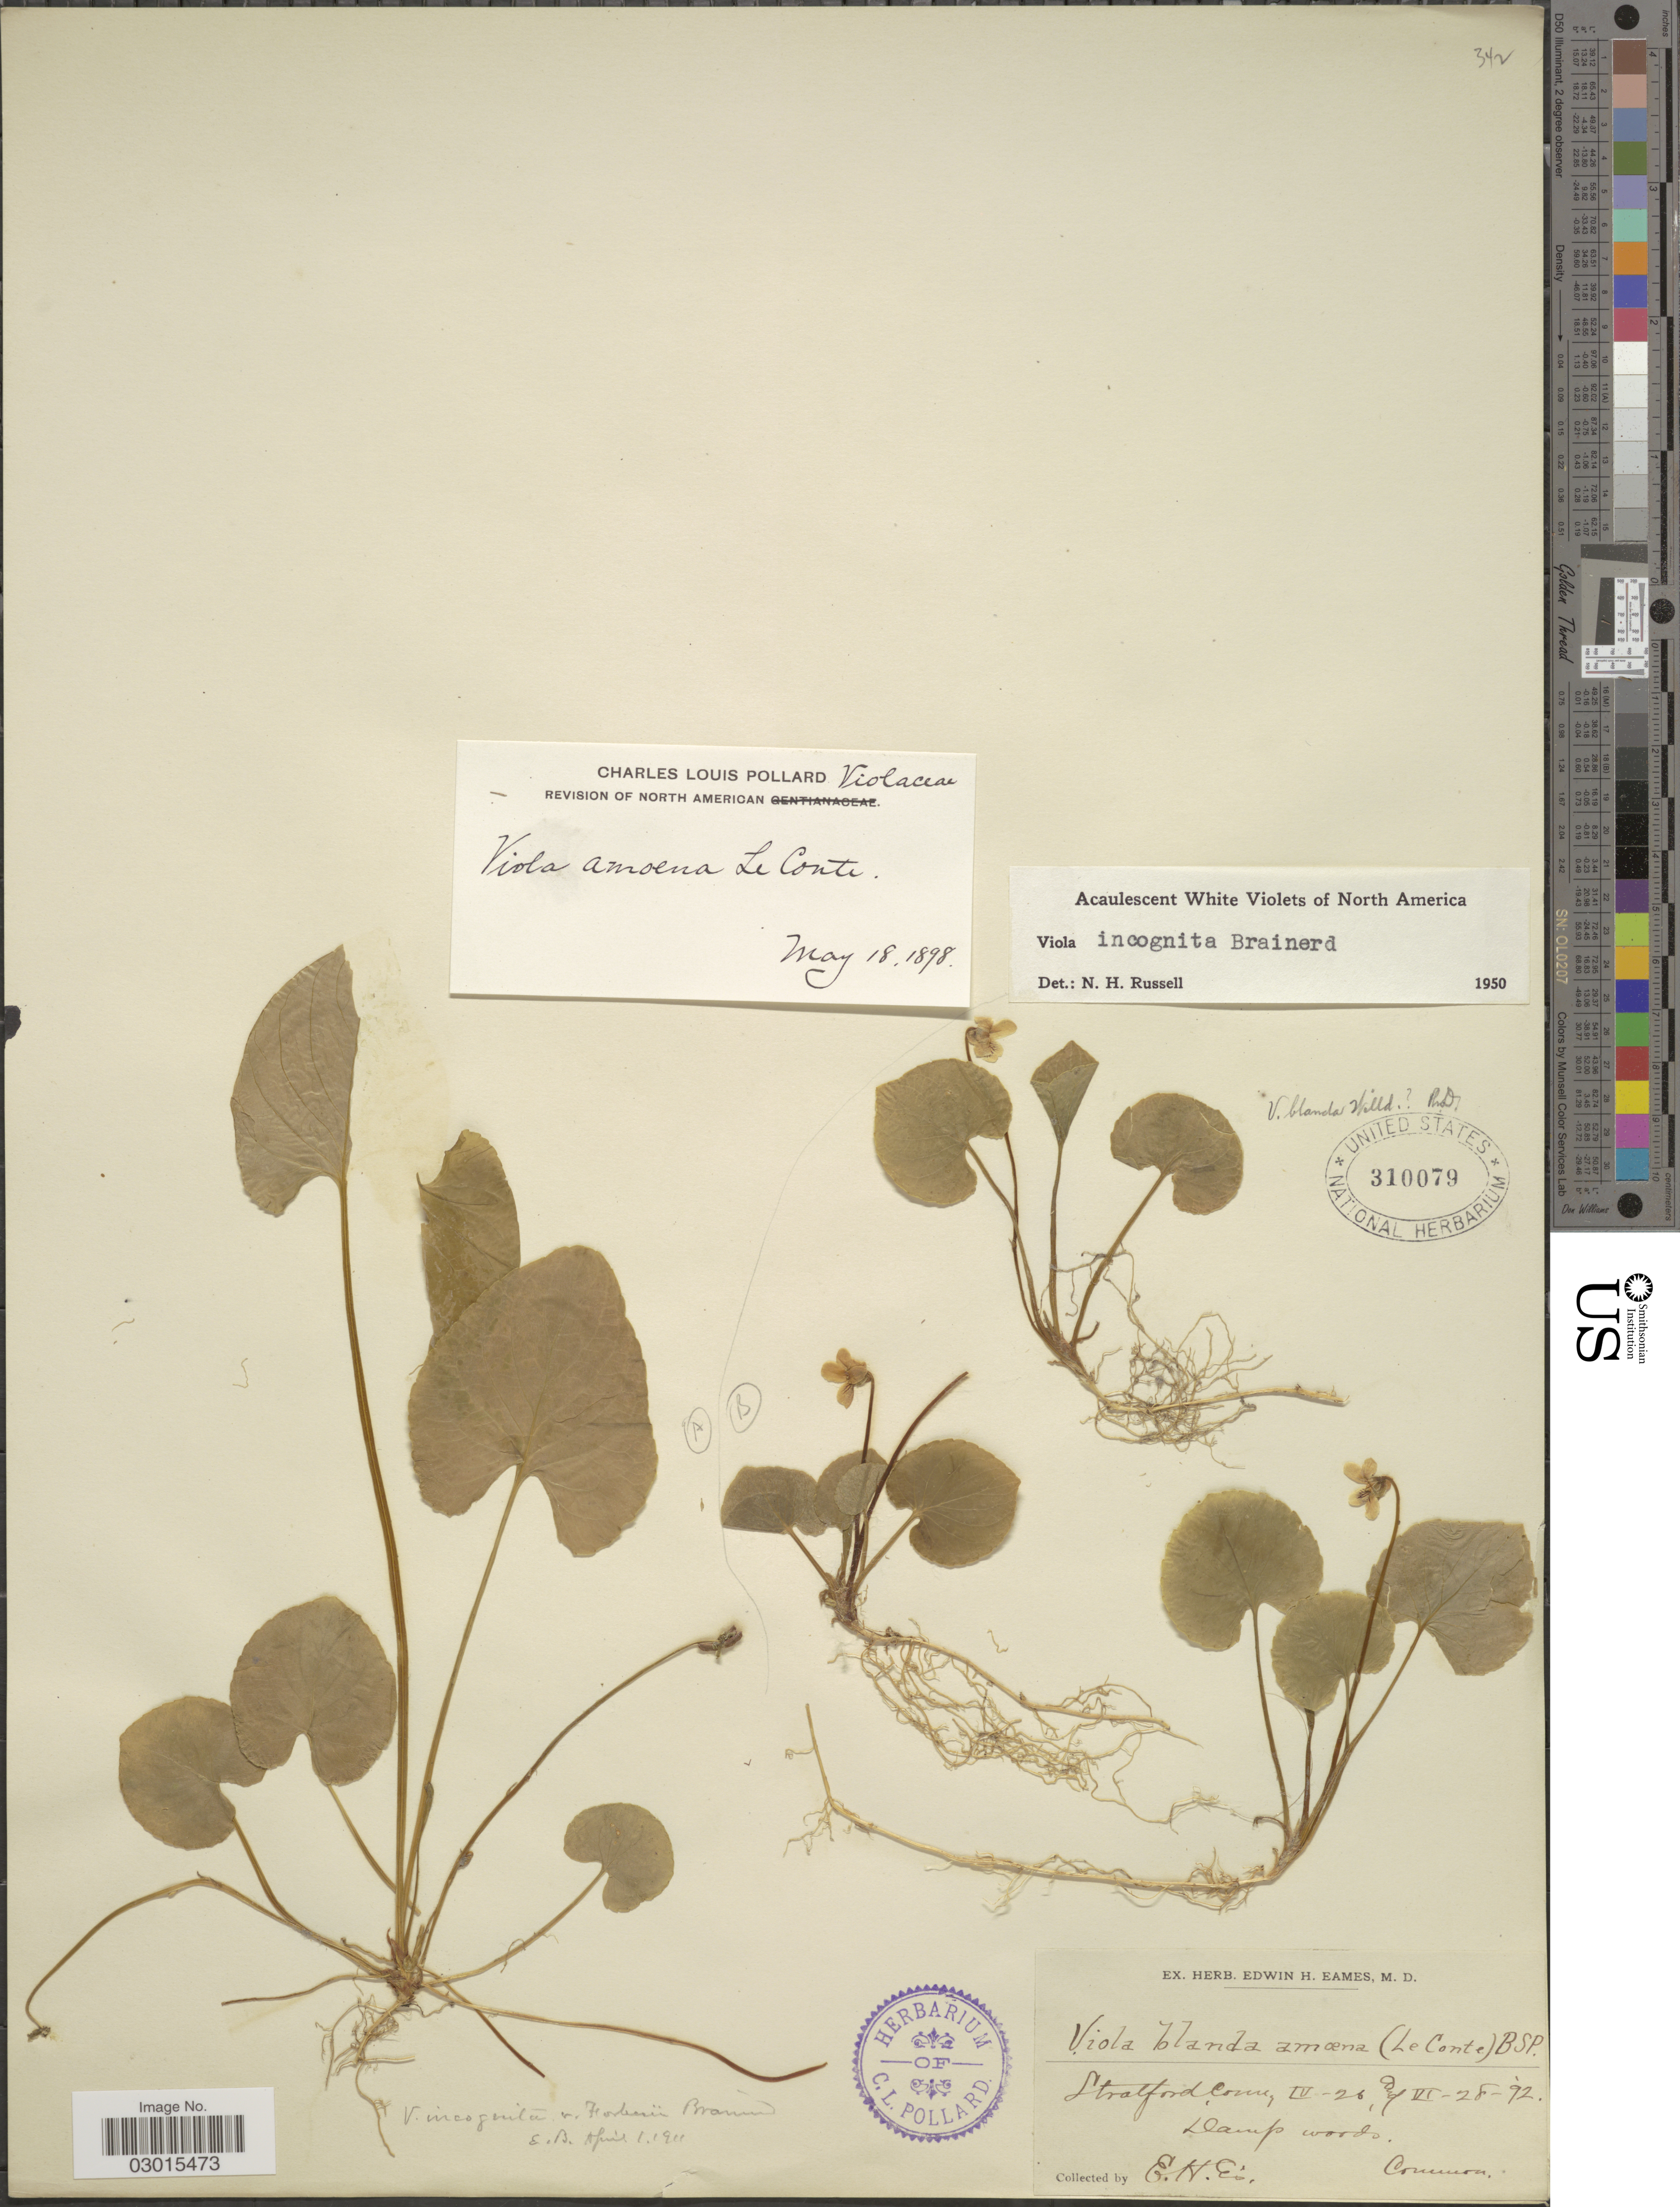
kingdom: Plantae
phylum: Tracheophyta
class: Magnoliopsida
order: Malpighiales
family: Violaceae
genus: Viola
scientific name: Viola incognita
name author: Brainerd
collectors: E. H. Eames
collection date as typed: Transcribed d/m/y: 26/4/92 to 28/6/92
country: United States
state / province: Connecticut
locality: Stratford, Conn.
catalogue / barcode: US 310079